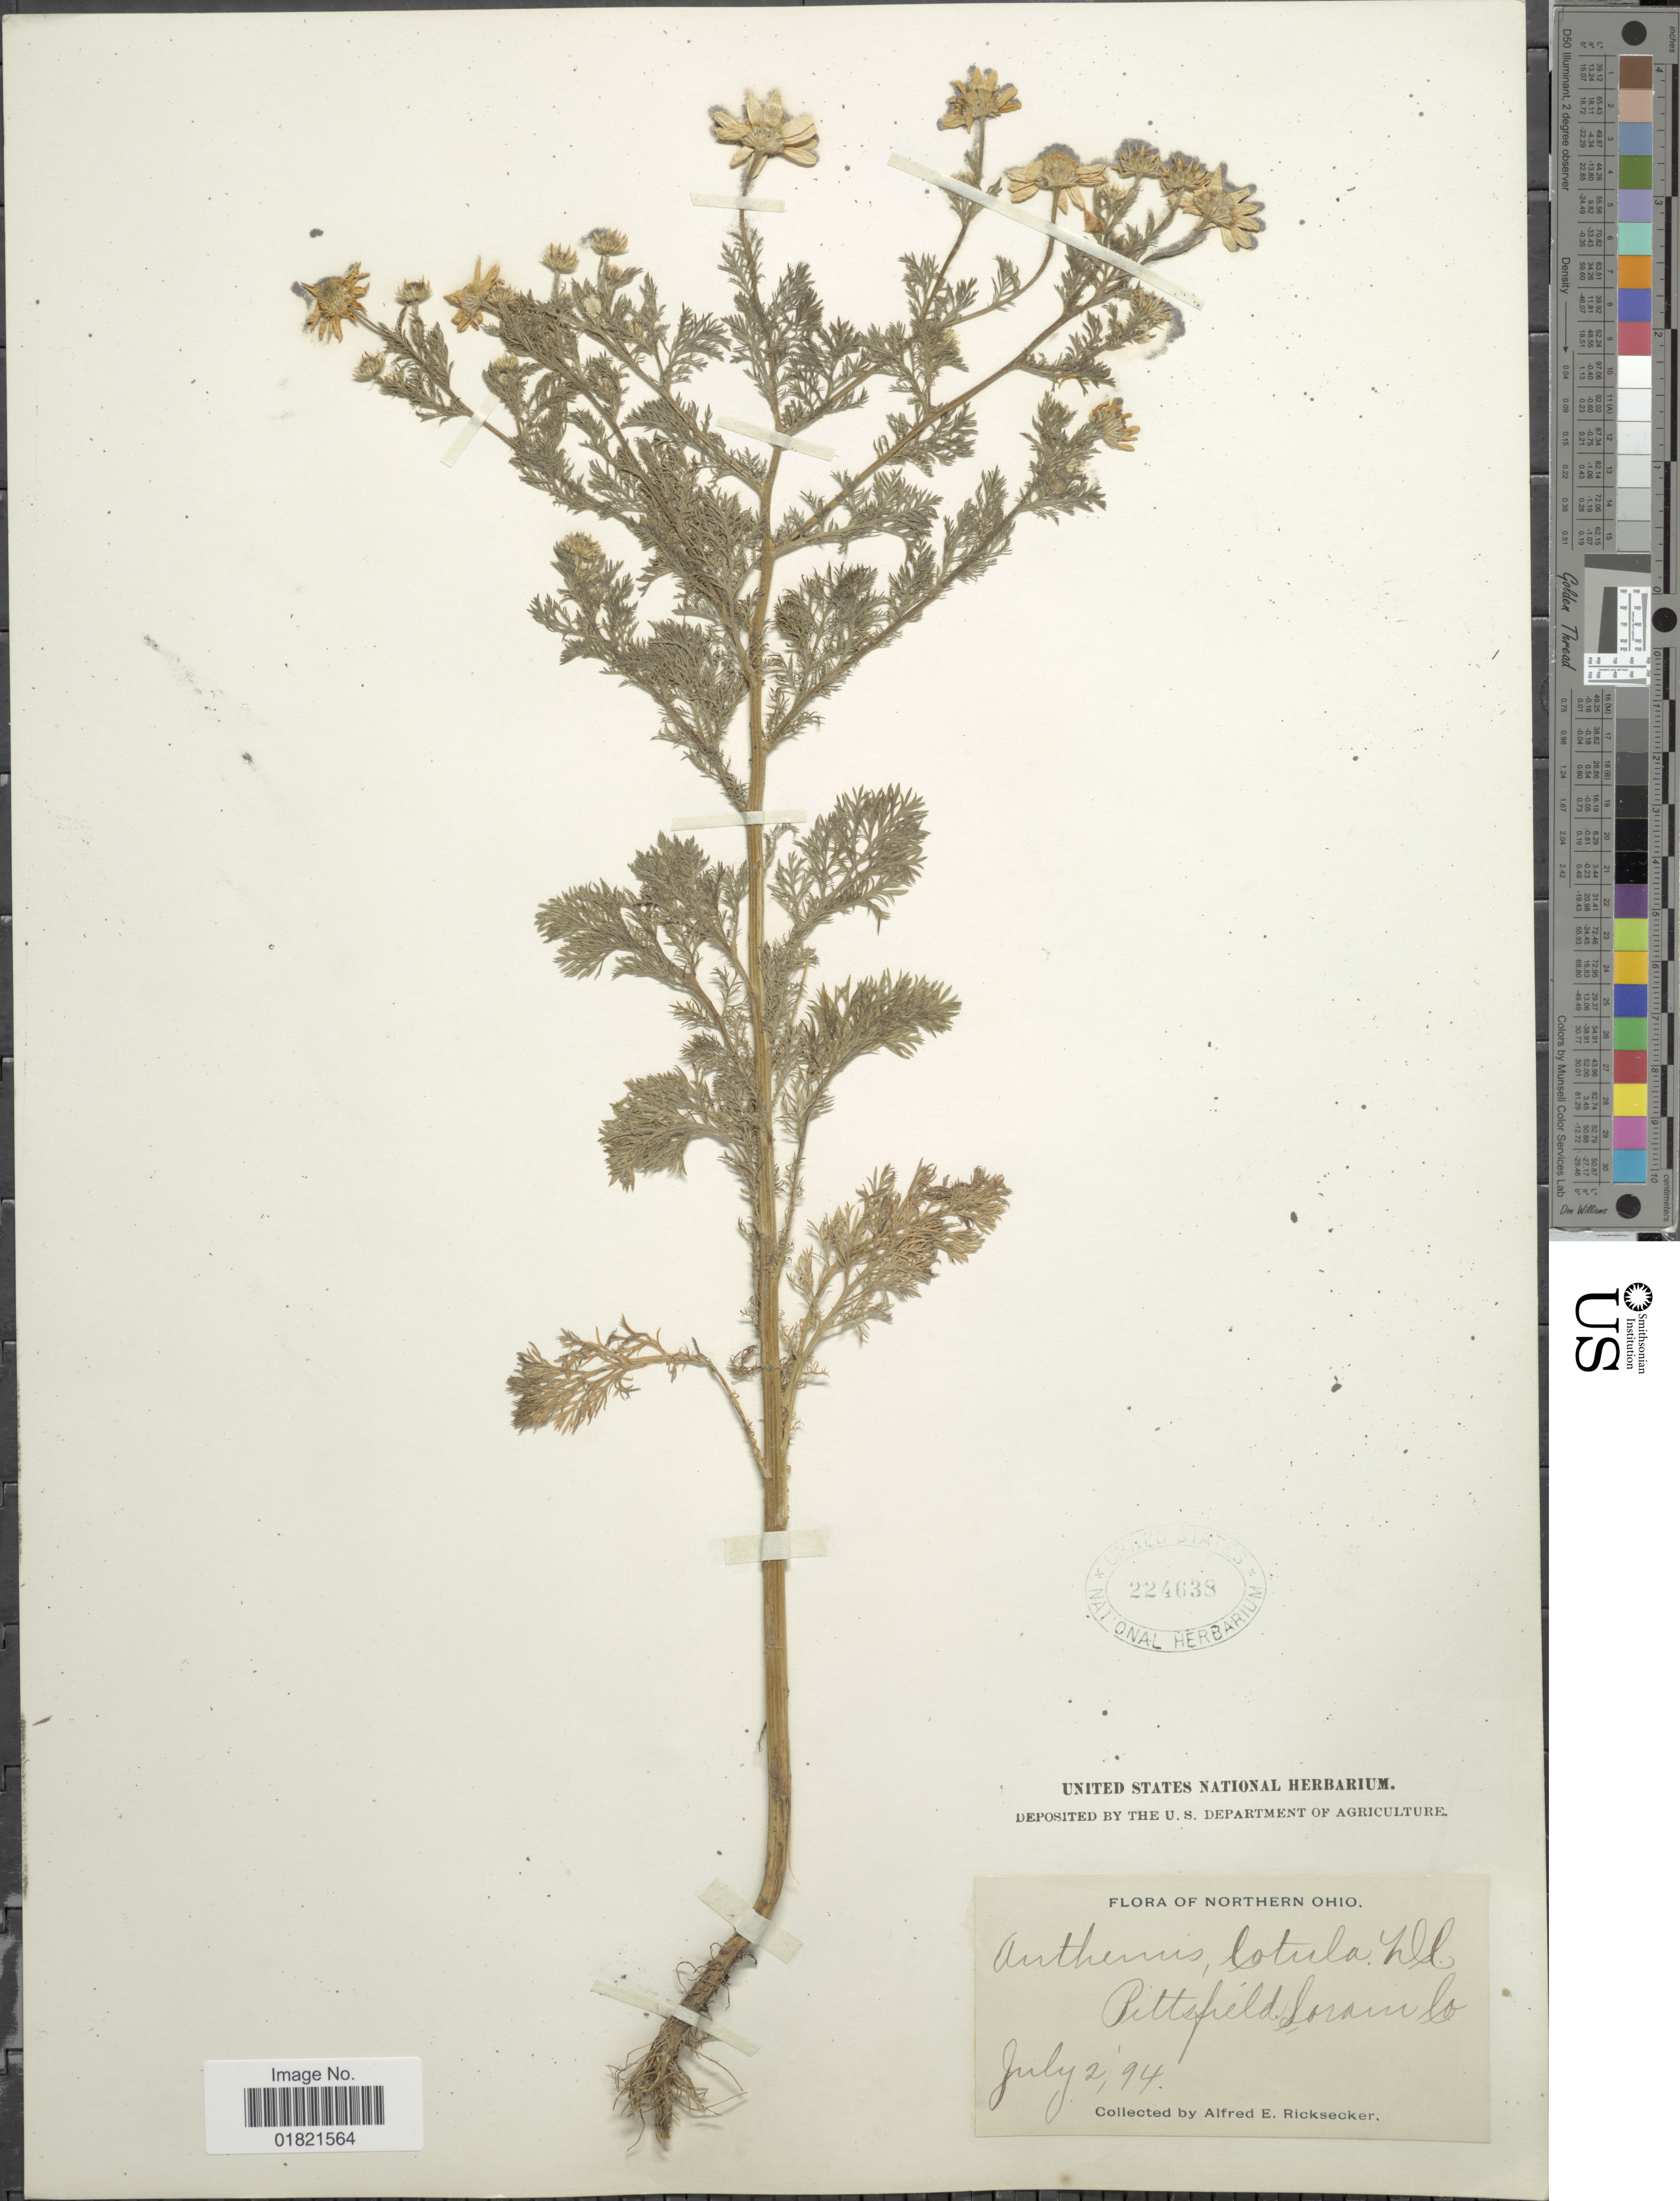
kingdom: Plantae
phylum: Tracheophyta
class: Magnoliopsida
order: Asterales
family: Asteraceae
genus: Anthemis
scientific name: Anthemis cotula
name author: L.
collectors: A. E. Ricksecker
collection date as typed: Transcribed d/m/y: 2/7/94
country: United States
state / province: Ohio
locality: Northern Ohio, Pittsfield, Lorain Co.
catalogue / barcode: US 224638